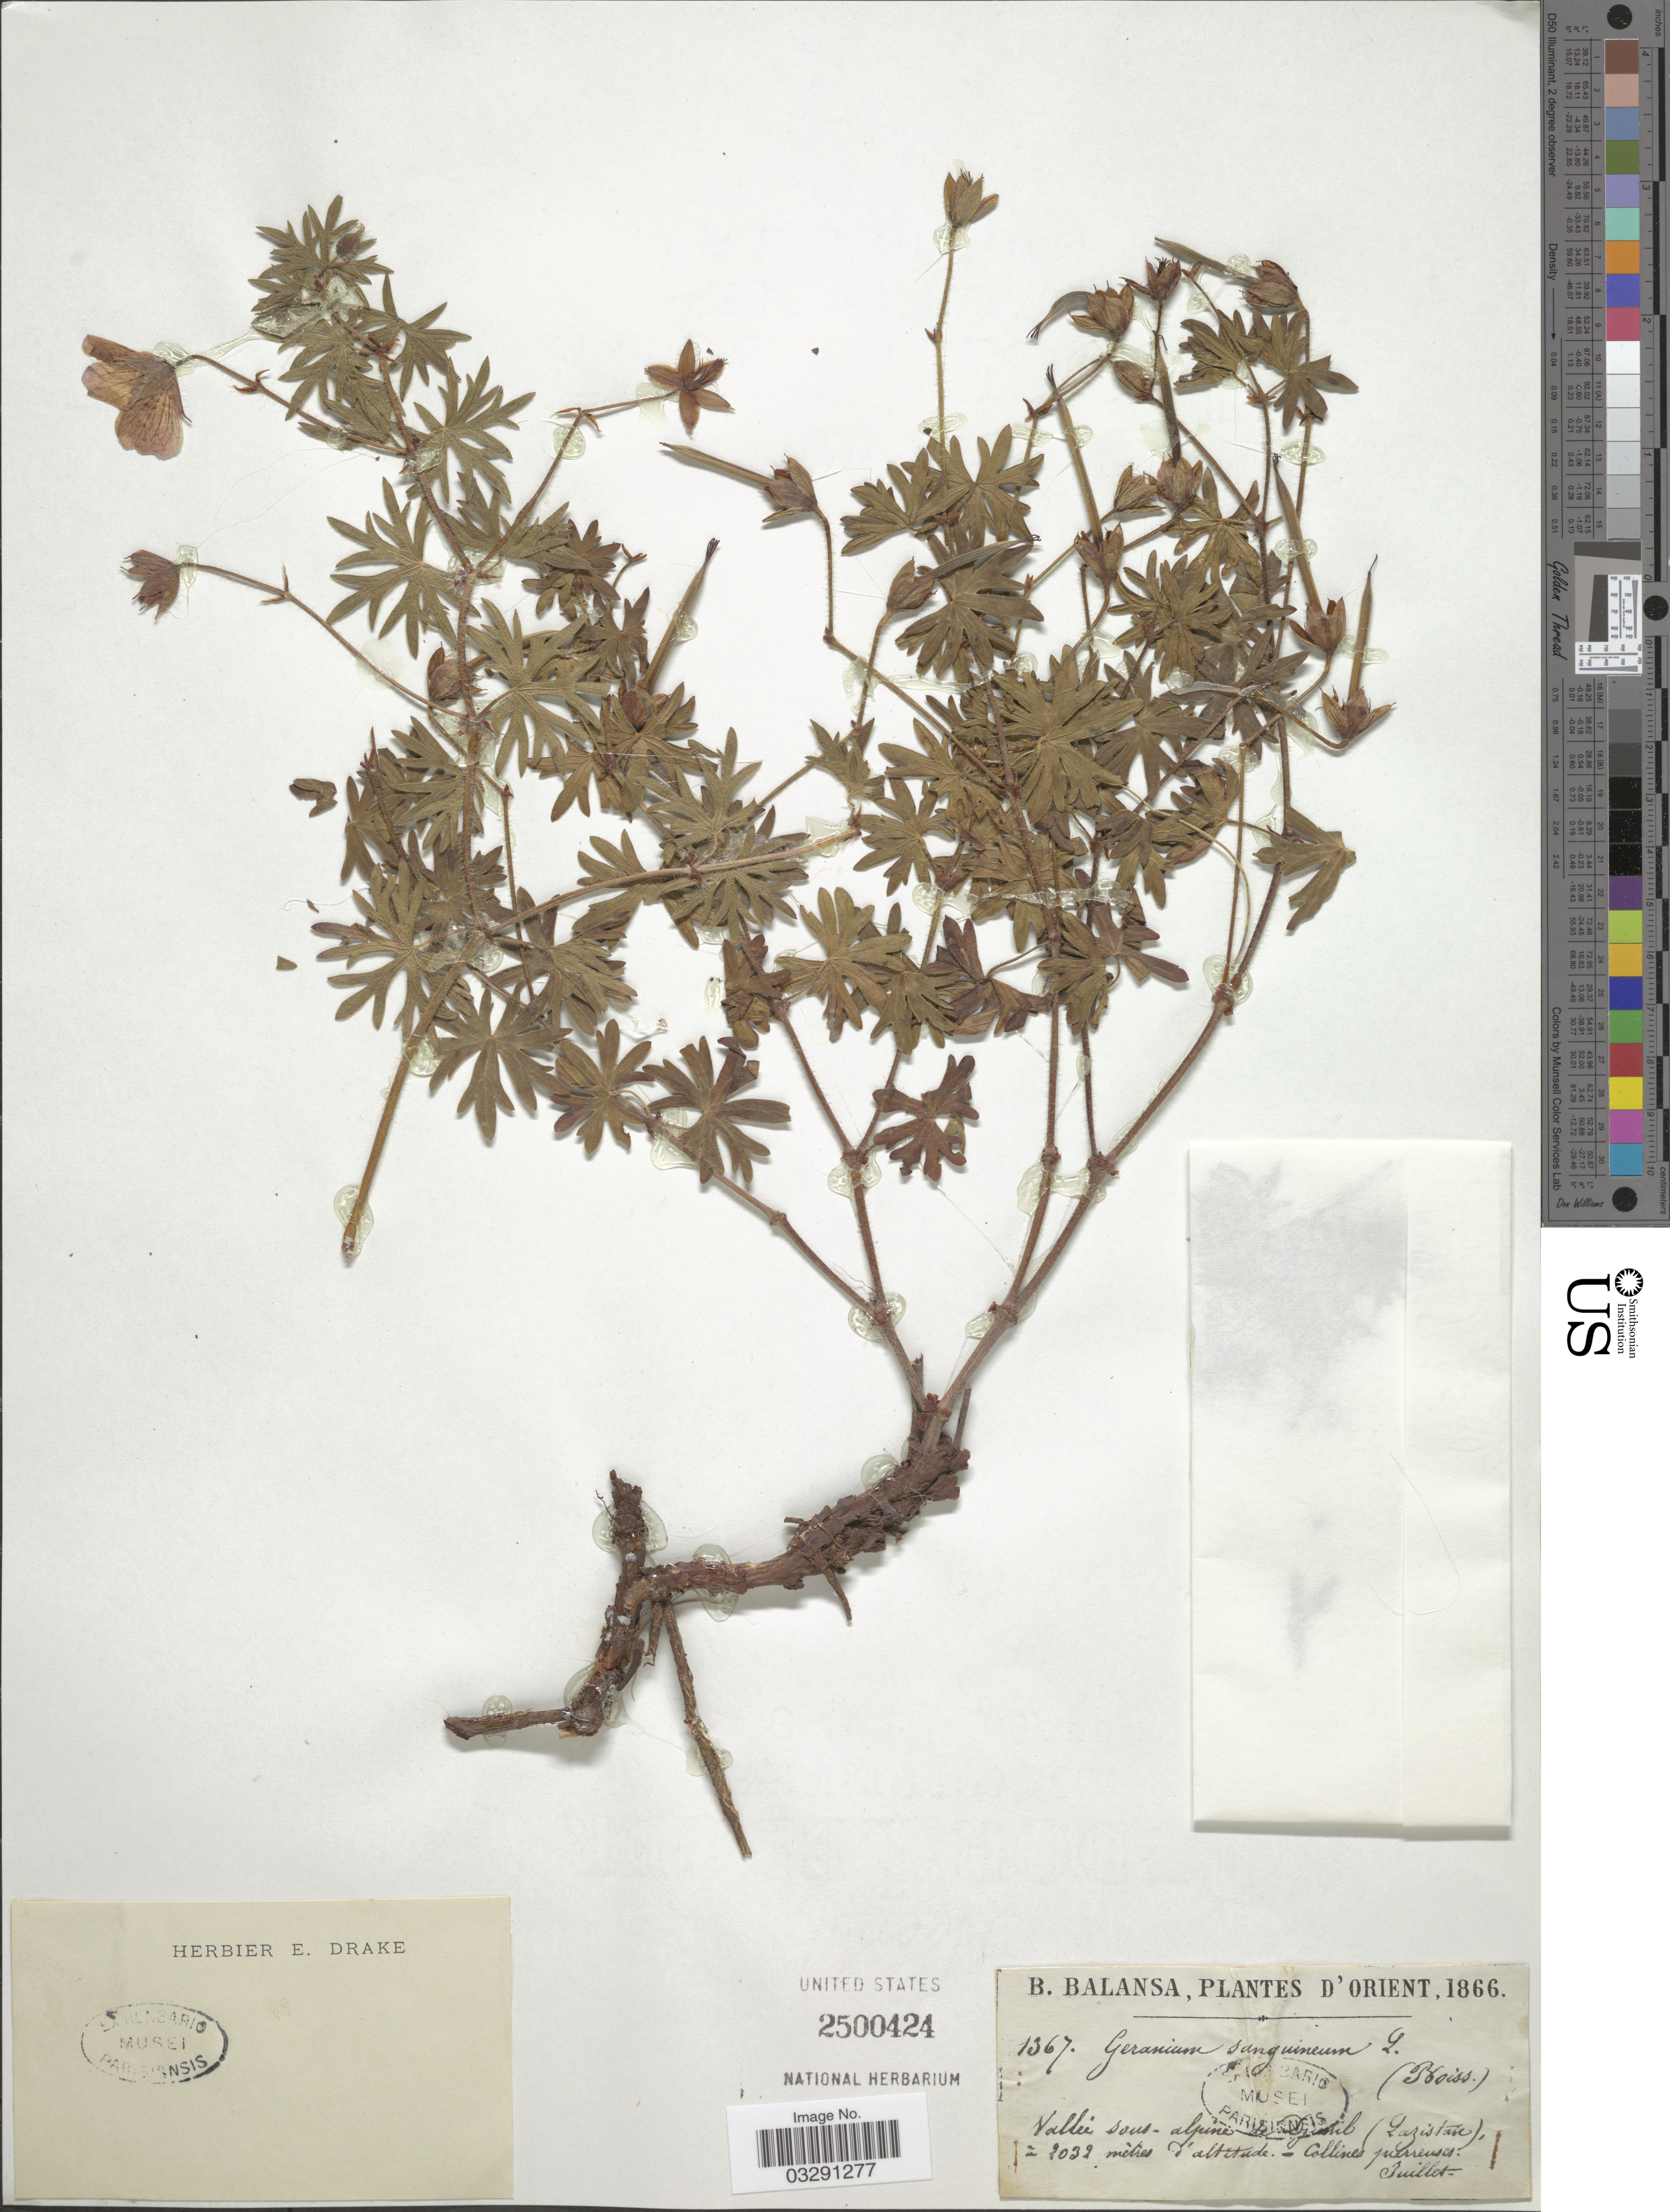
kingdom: Plantae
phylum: Tracheophyta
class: Magnoliopsida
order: Geraniales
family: Geraniaceae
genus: Geranium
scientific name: Geranium sanguineum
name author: L.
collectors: B. Balansa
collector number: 1367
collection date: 1866-07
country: Turkey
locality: D'Orient, Vallée sous-alpine de Djimil.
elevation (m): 2032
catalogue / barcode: US 2500424